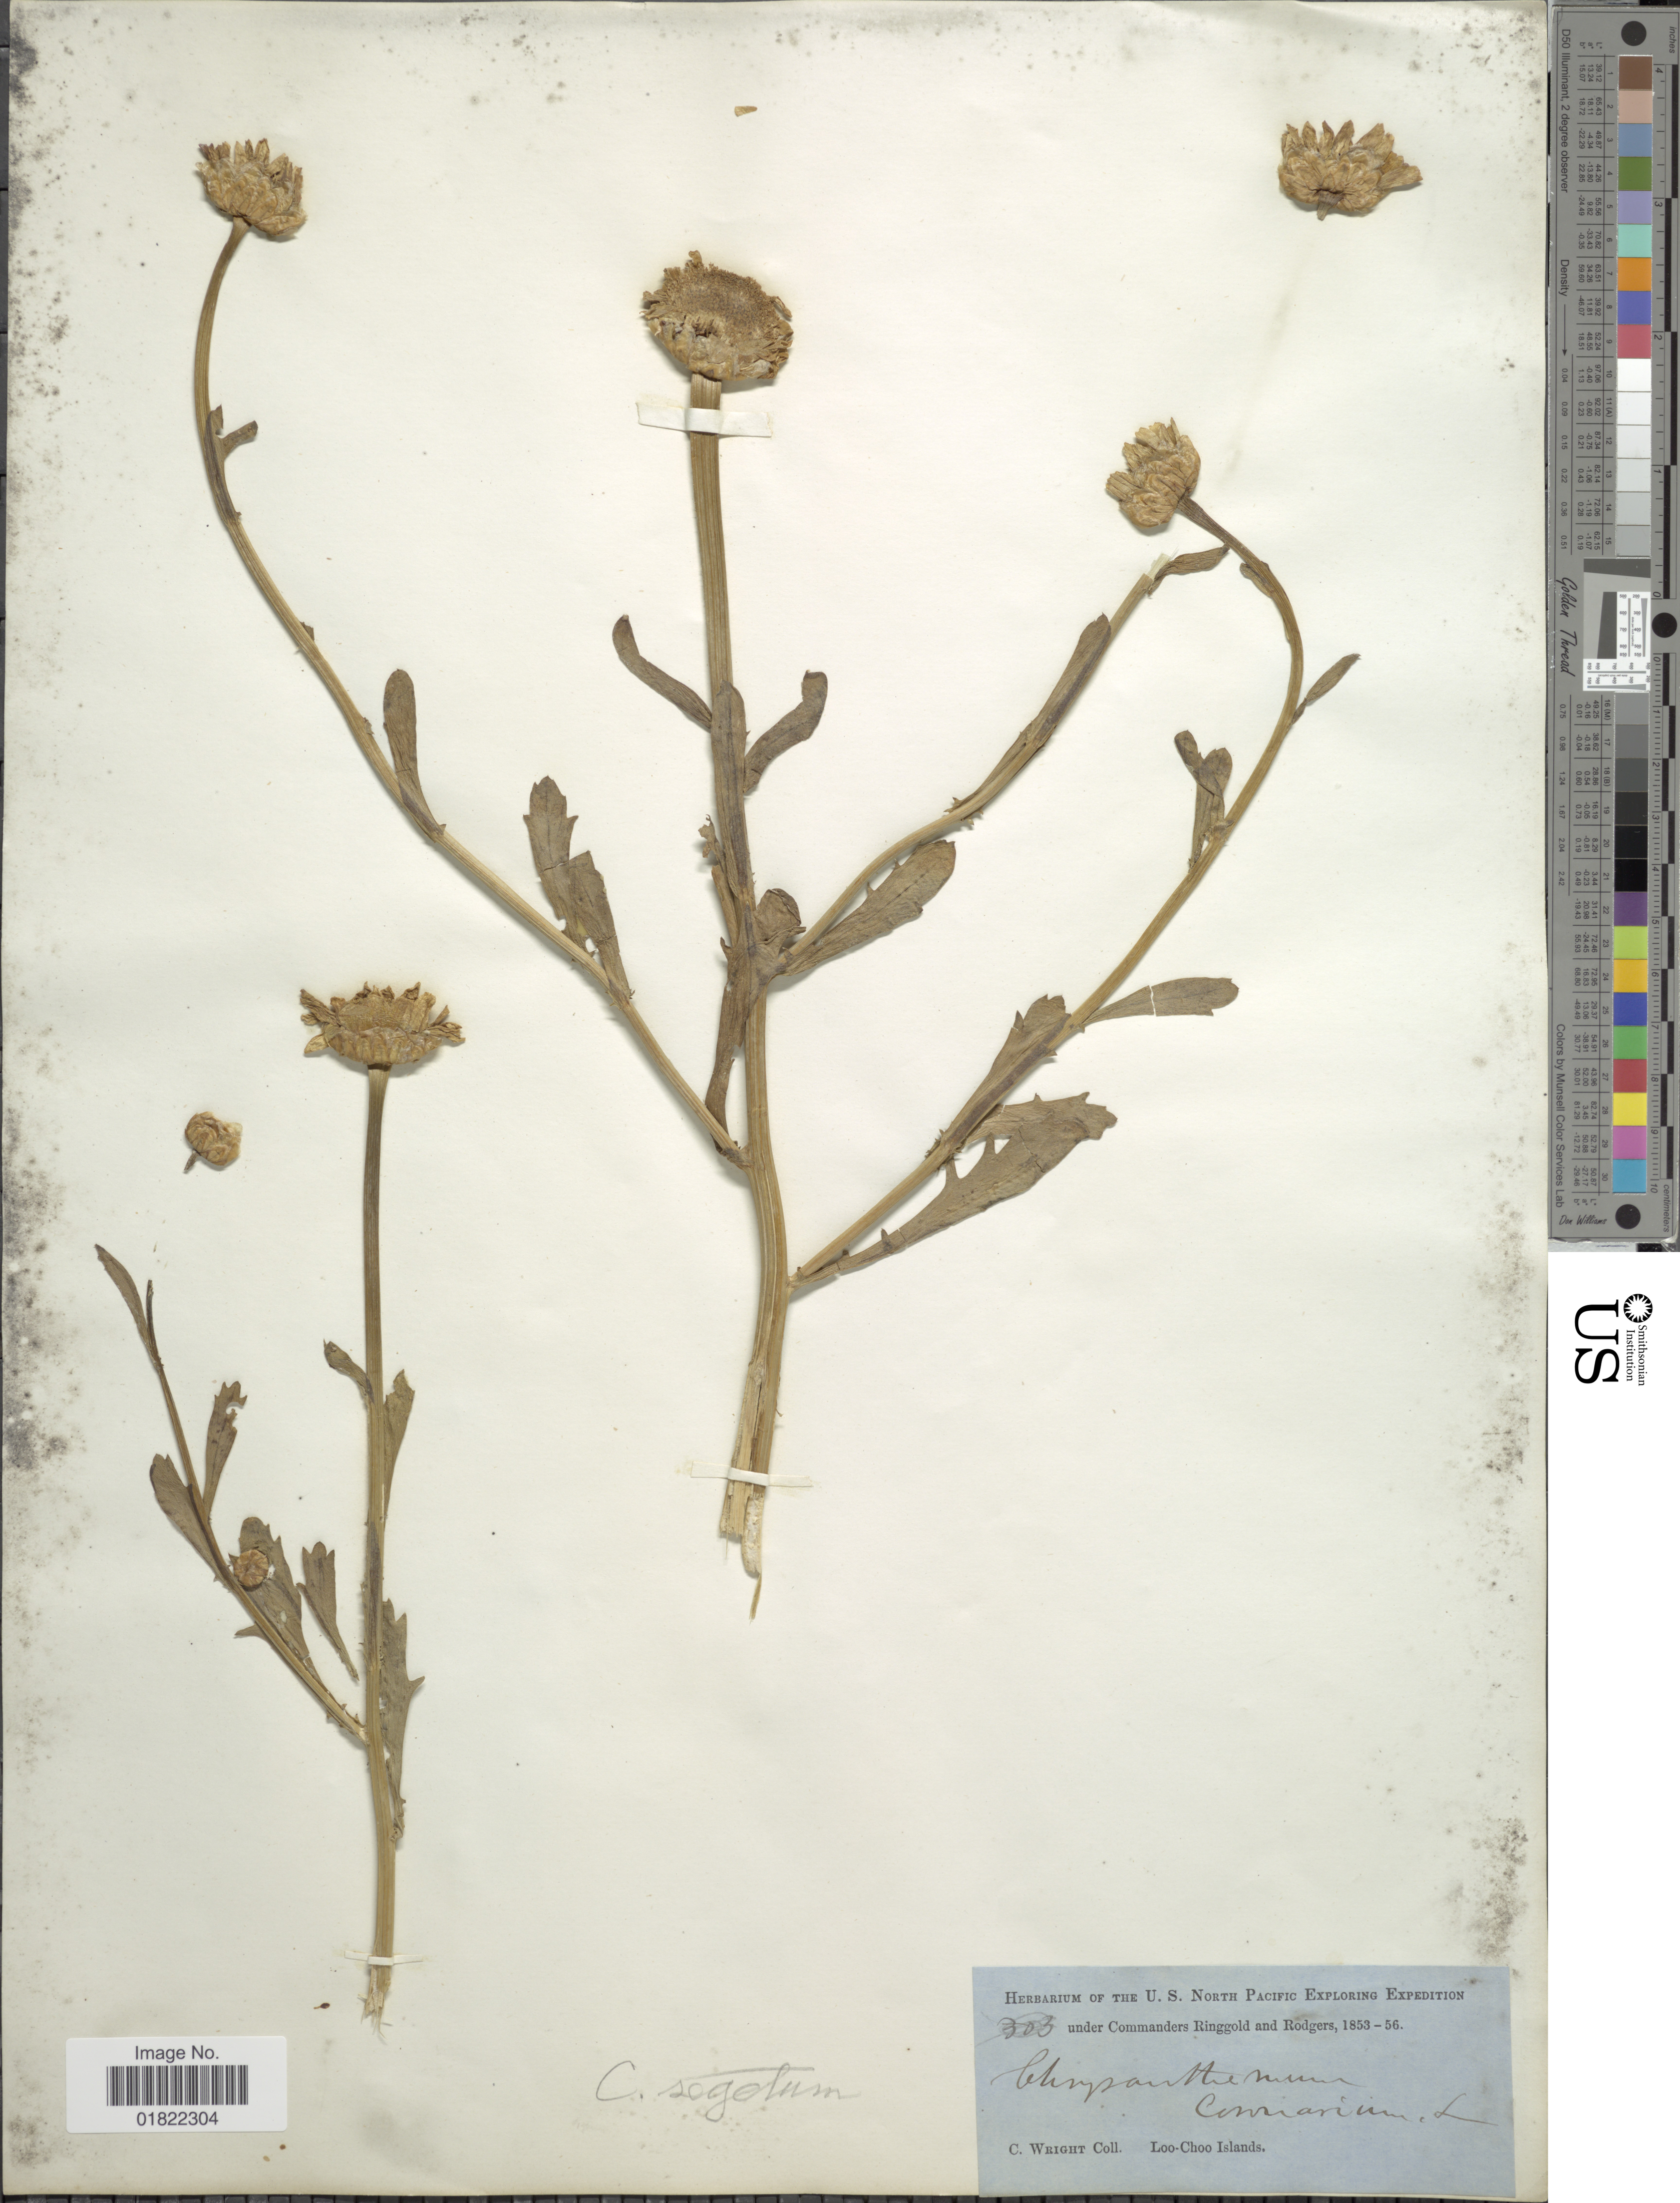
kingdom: Plantae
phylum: Tracheophyta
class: Magnoliopsida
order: Asterales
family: Asteraceae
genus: Chrysanthemum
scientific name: Chrysanthemum segetum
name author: L.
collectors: C. Wright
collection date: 1853/1856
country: Japan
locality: The U. S. North Pacific, Loo-Choo Island